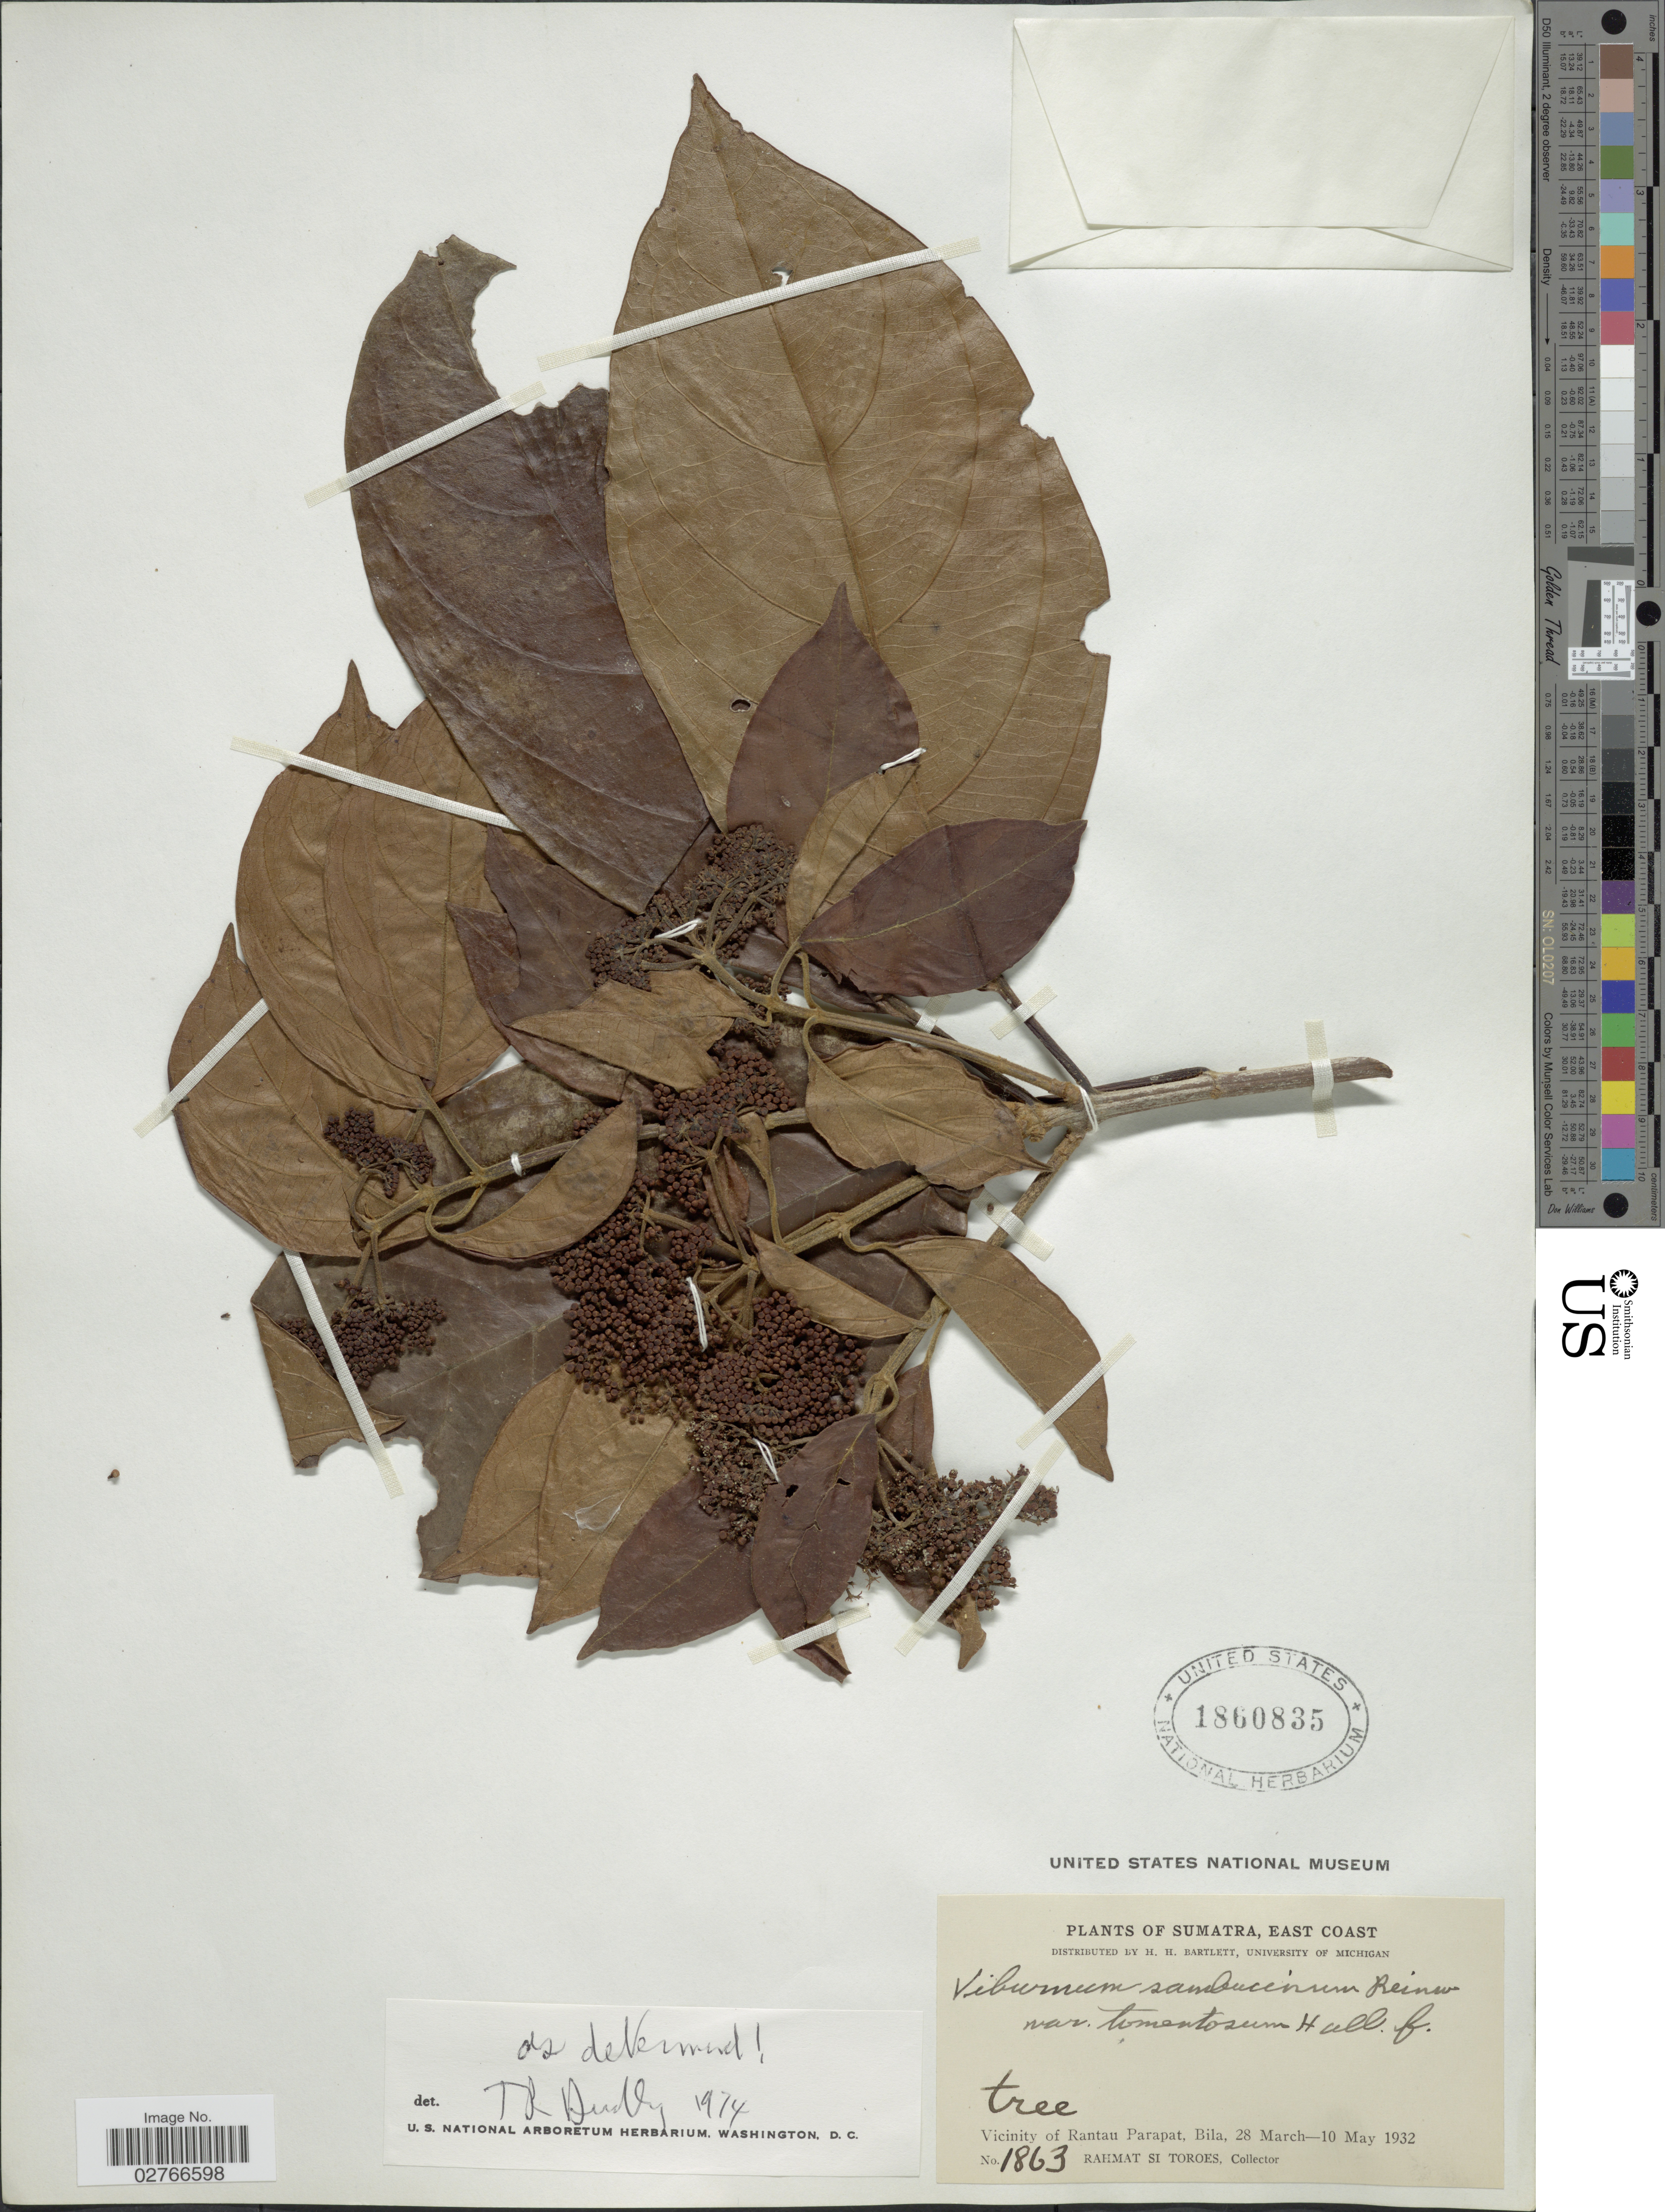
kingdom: Plantae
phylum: Tracheophyta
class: Magnoliopsida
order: Dipsacales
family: Viburnaceae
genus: Viburnum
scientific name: Viburnum sambucinum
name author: Reinw. ex Blume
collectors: Rahmat Si Boeea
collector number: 1863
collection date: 1932-03-28/1932-05-10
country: Indonesia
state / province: Sumatra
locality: East Coast. Vicinity of Rantau Parapat, Bila.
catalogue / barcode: US 1860835